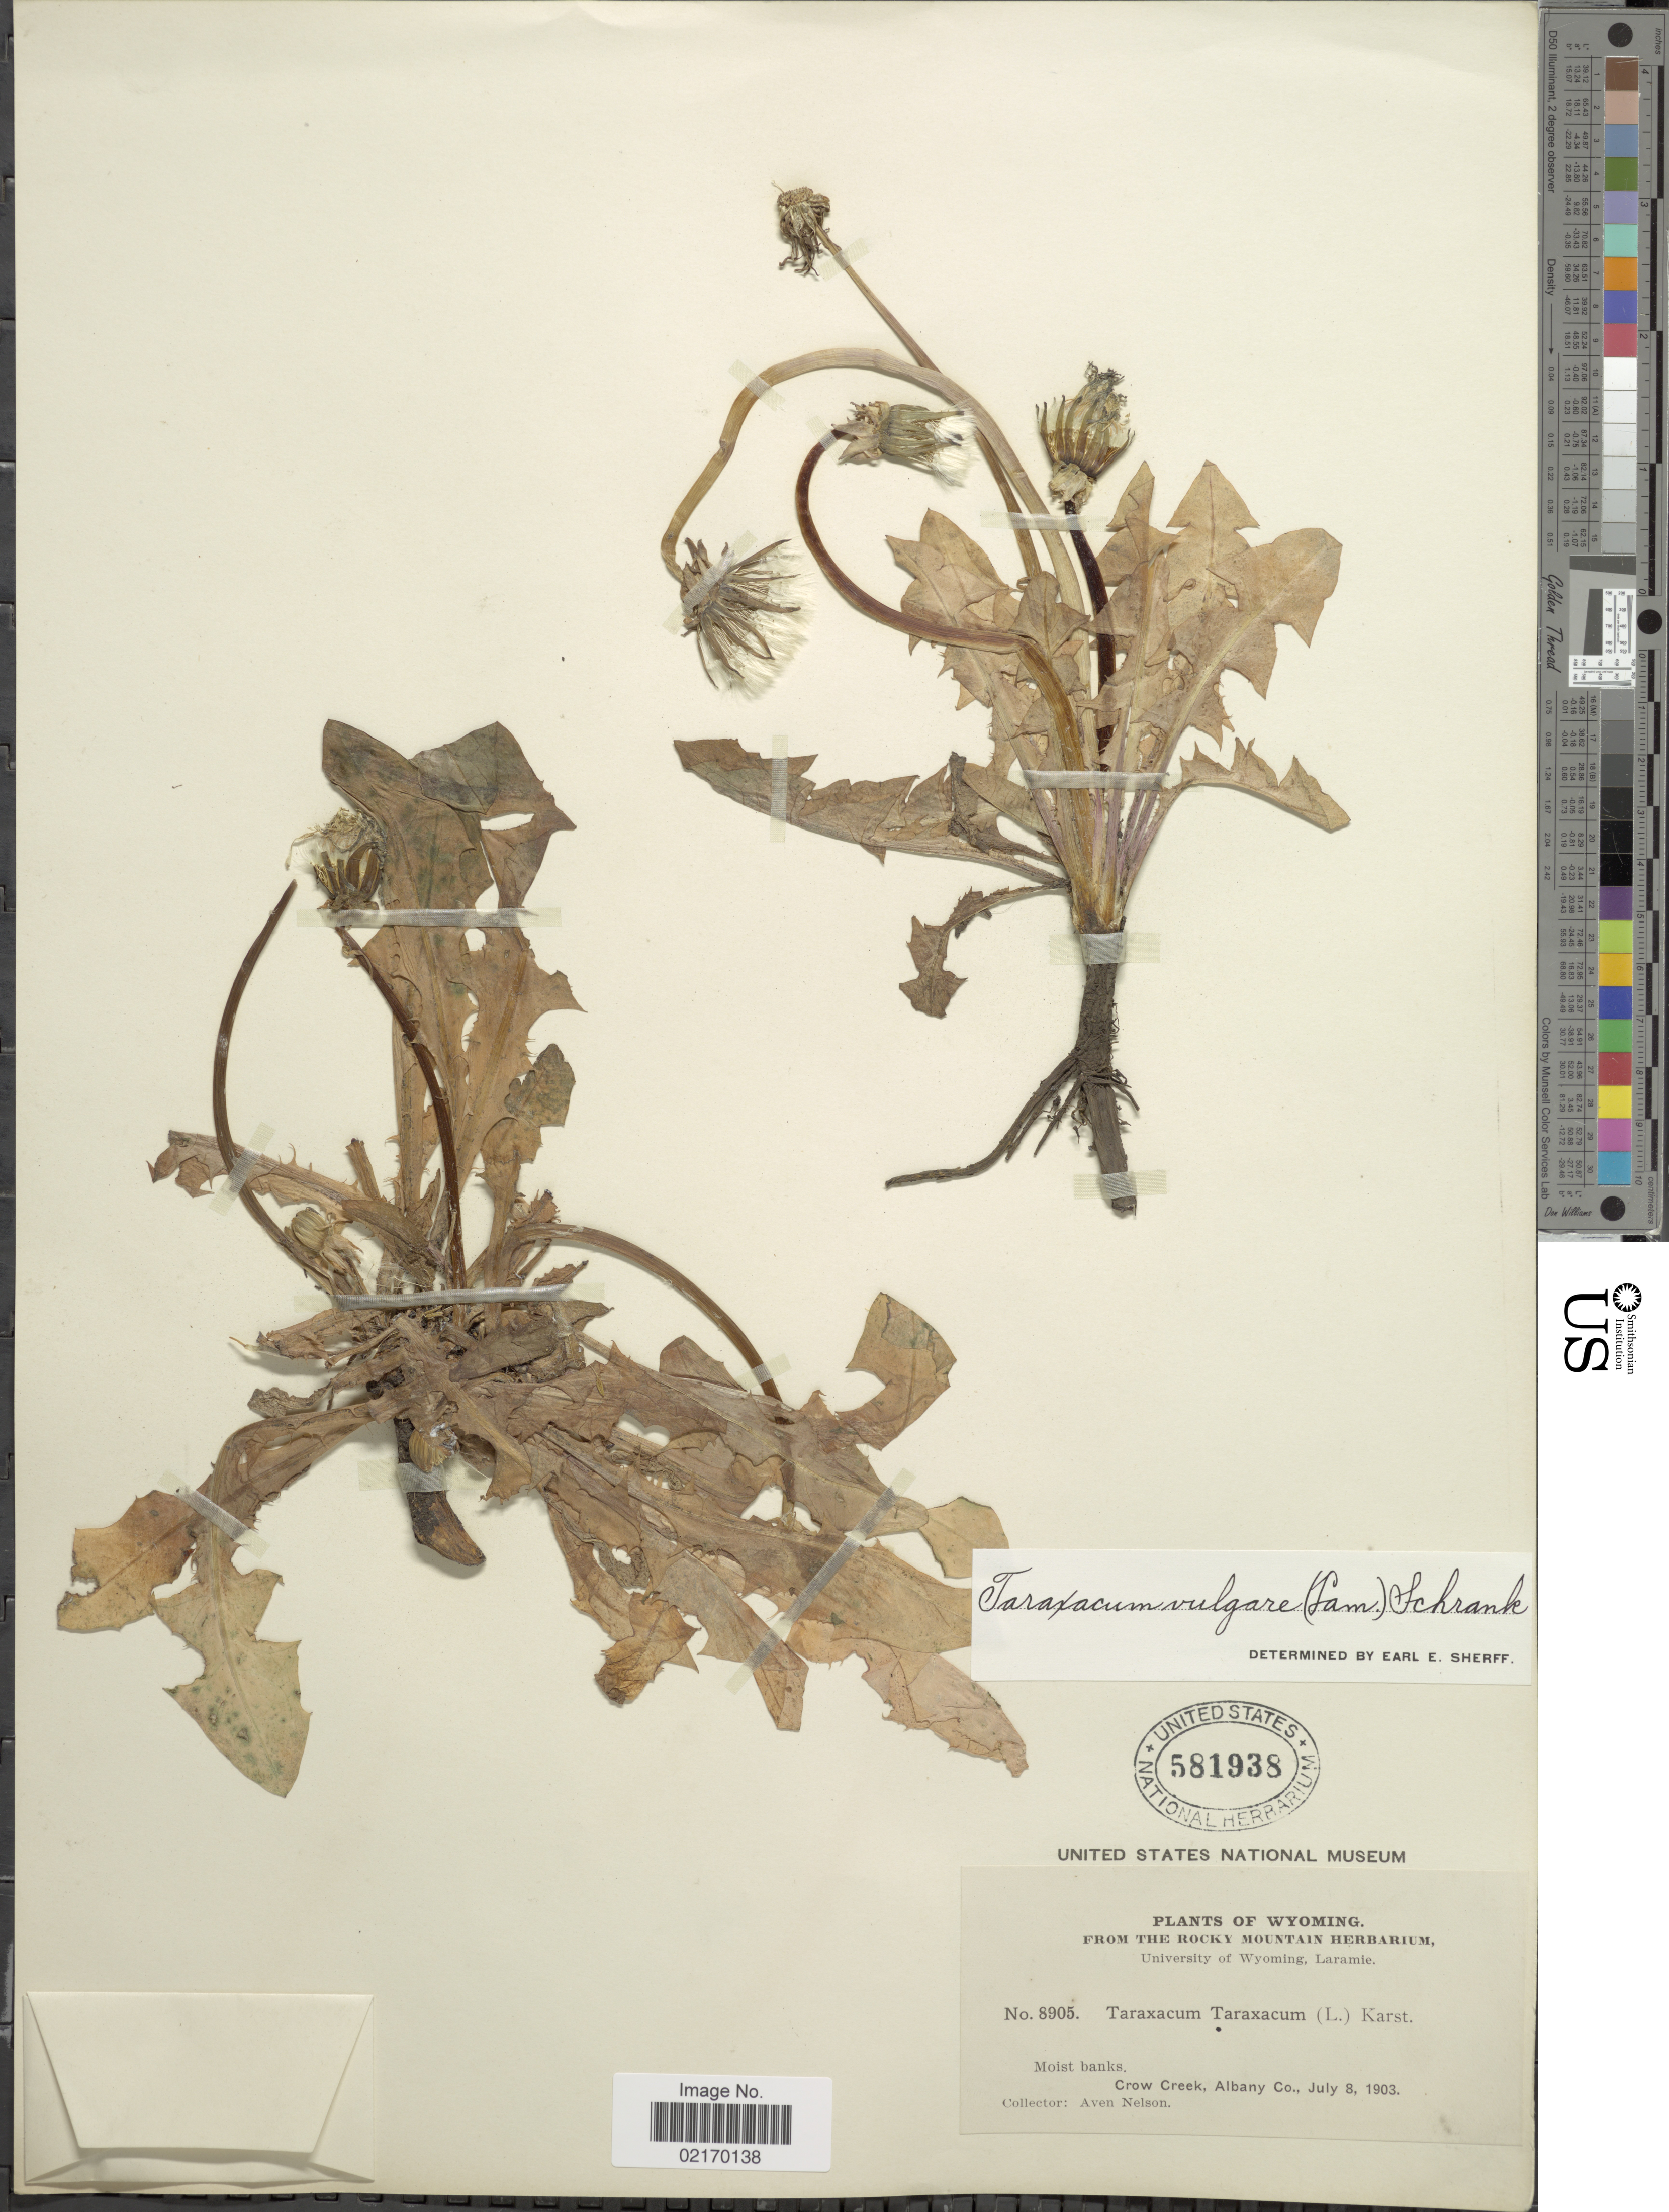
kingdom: Plantae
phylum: Tracheophyta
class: Magnoliopsida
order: Asterales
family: Asteraceae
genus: Taraxacum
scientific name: Taraxacum officinale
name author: G.H. Weber ex F.H. Wigg.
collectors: A. Nelson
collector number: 8905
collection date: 1903-07-08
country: United States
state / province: Wyoming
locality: Moist banks, Crow Creek, Albany Co.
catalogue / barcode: US 581938